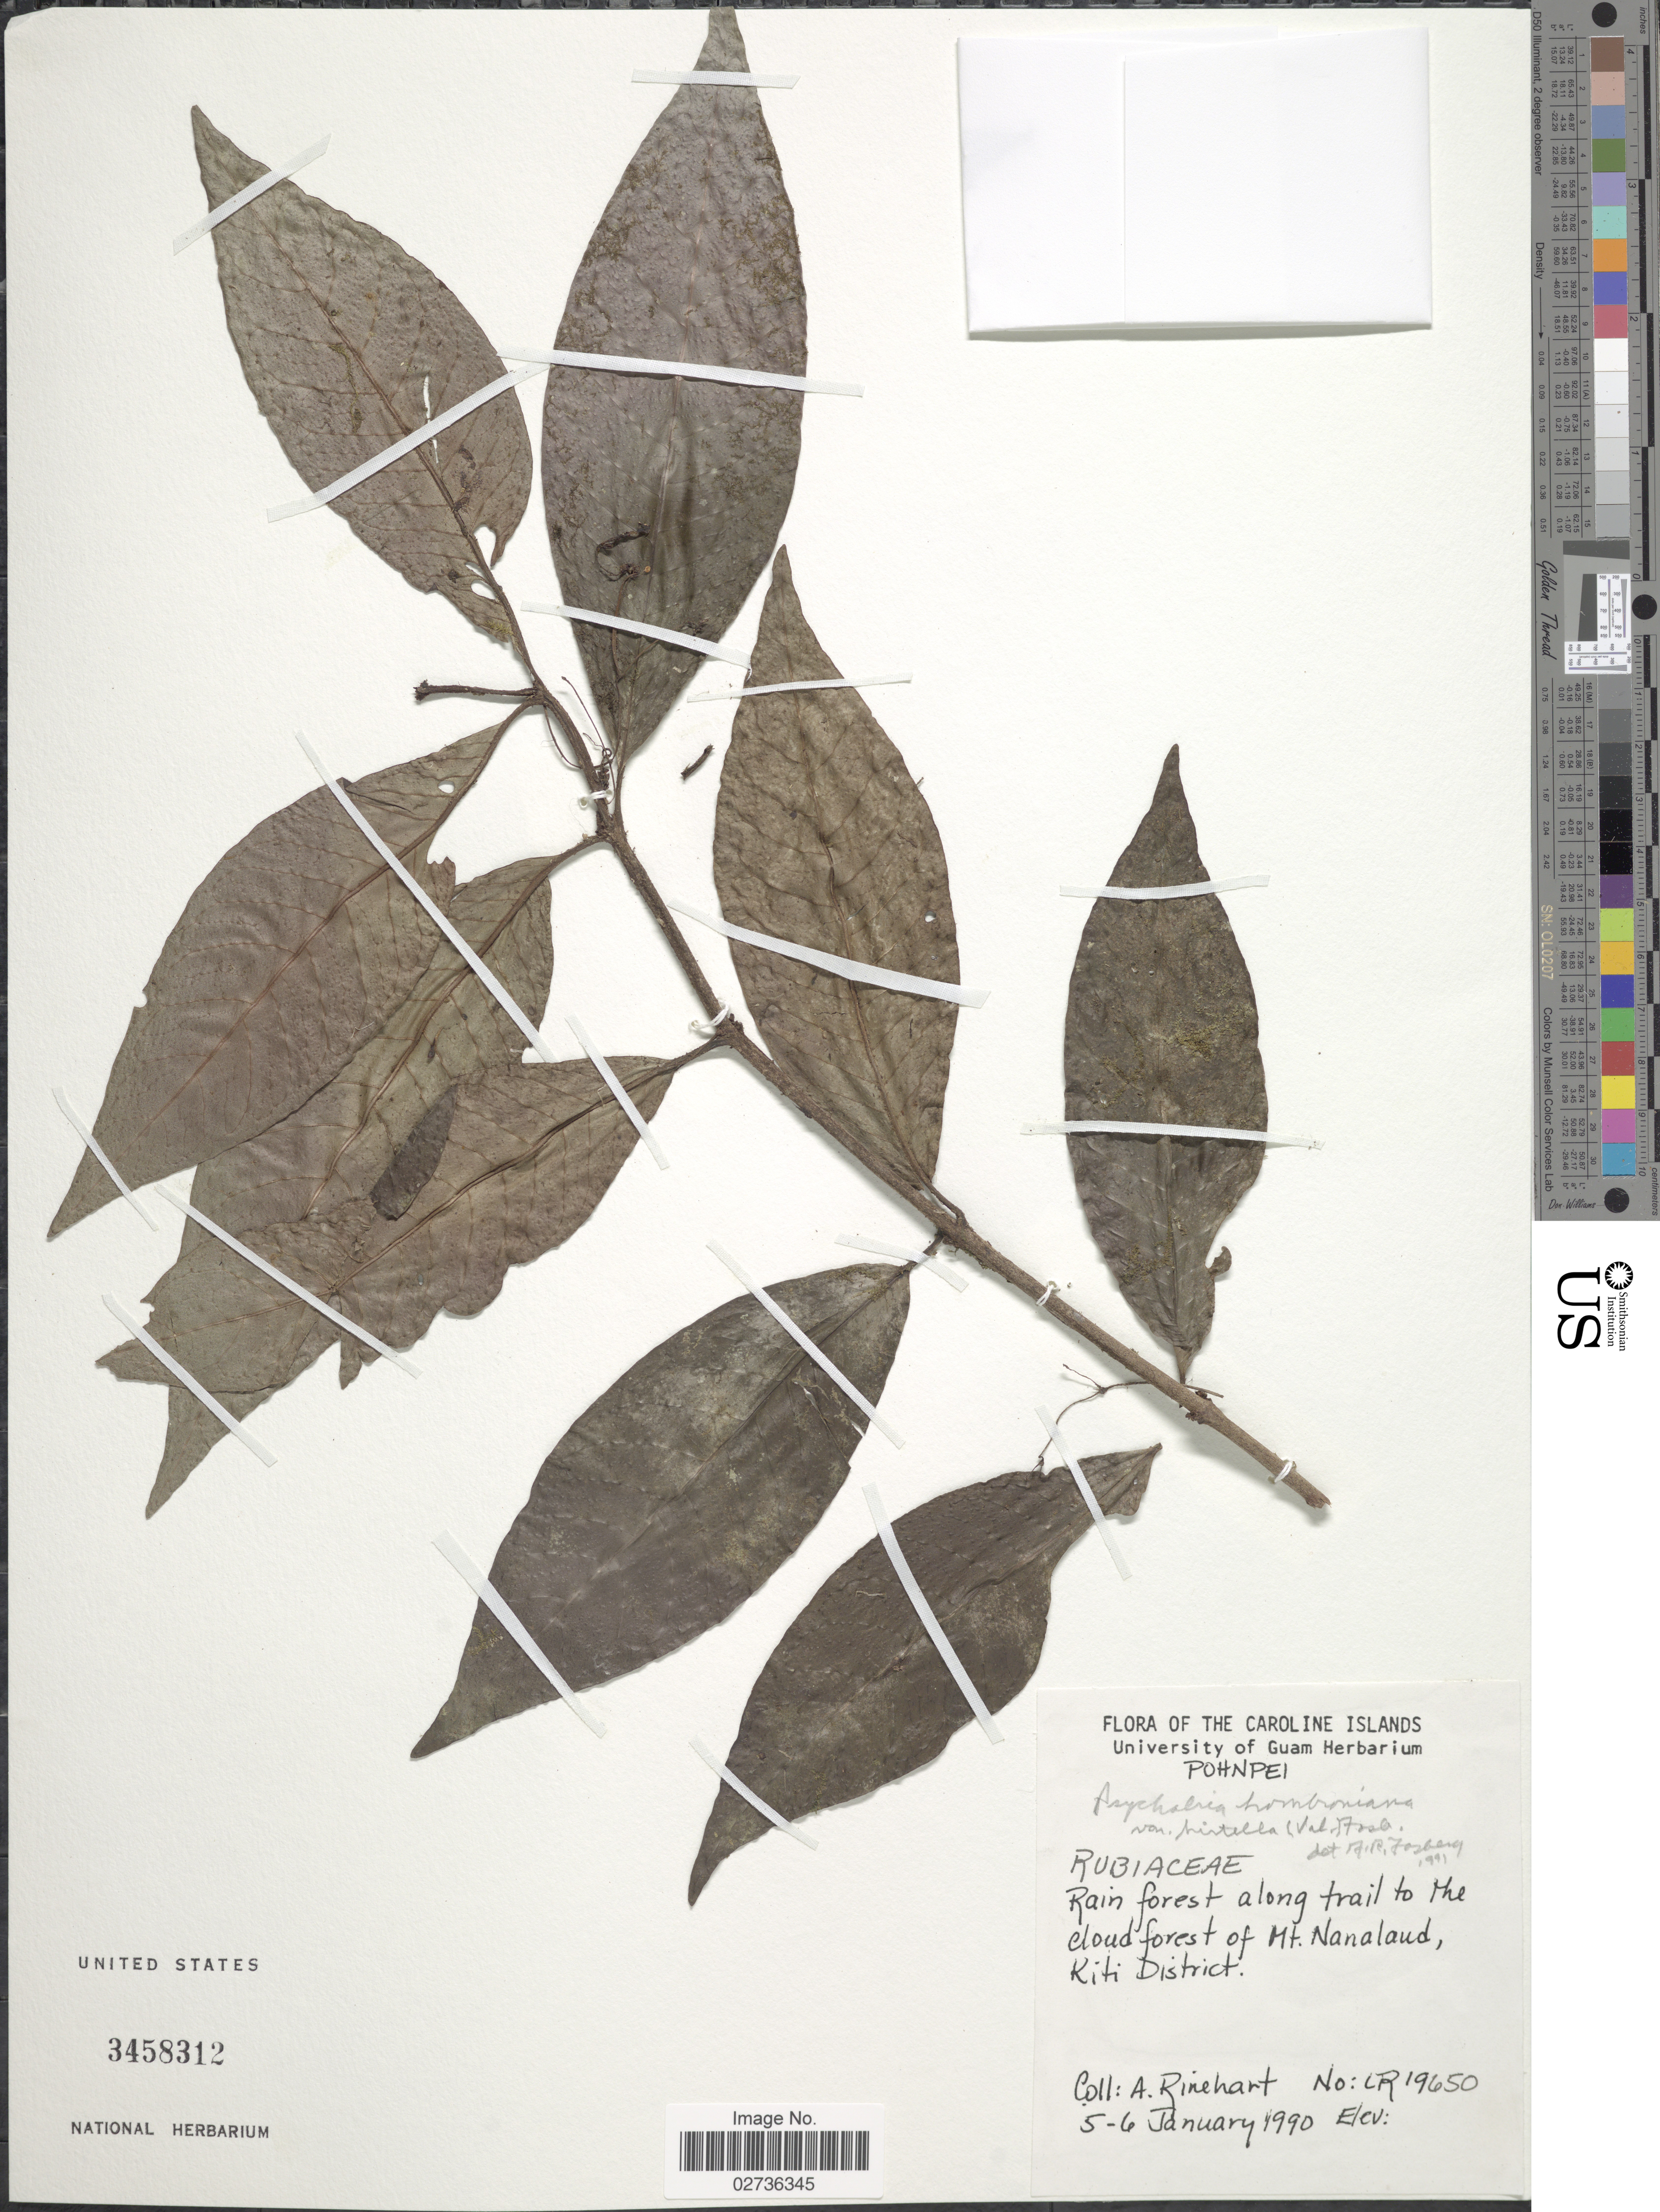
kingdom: Plantae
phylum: Tracheophyta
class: Magnoliopsida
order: Gentianales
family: Rubiaceae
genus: Psychotria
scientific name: Psychotria hombroniana var. hirtella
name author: (Valeton) Fosberg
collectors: A. Rinehart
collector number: LR19650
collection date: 1990-01-05/1990-01-06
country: Micronesia, Federated States of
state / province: Pohnpei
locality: Caroline Islands. Rain forest along trail to the cloud forest of Mt. Nanalaud, Kiti District.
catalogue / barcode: US 3458312